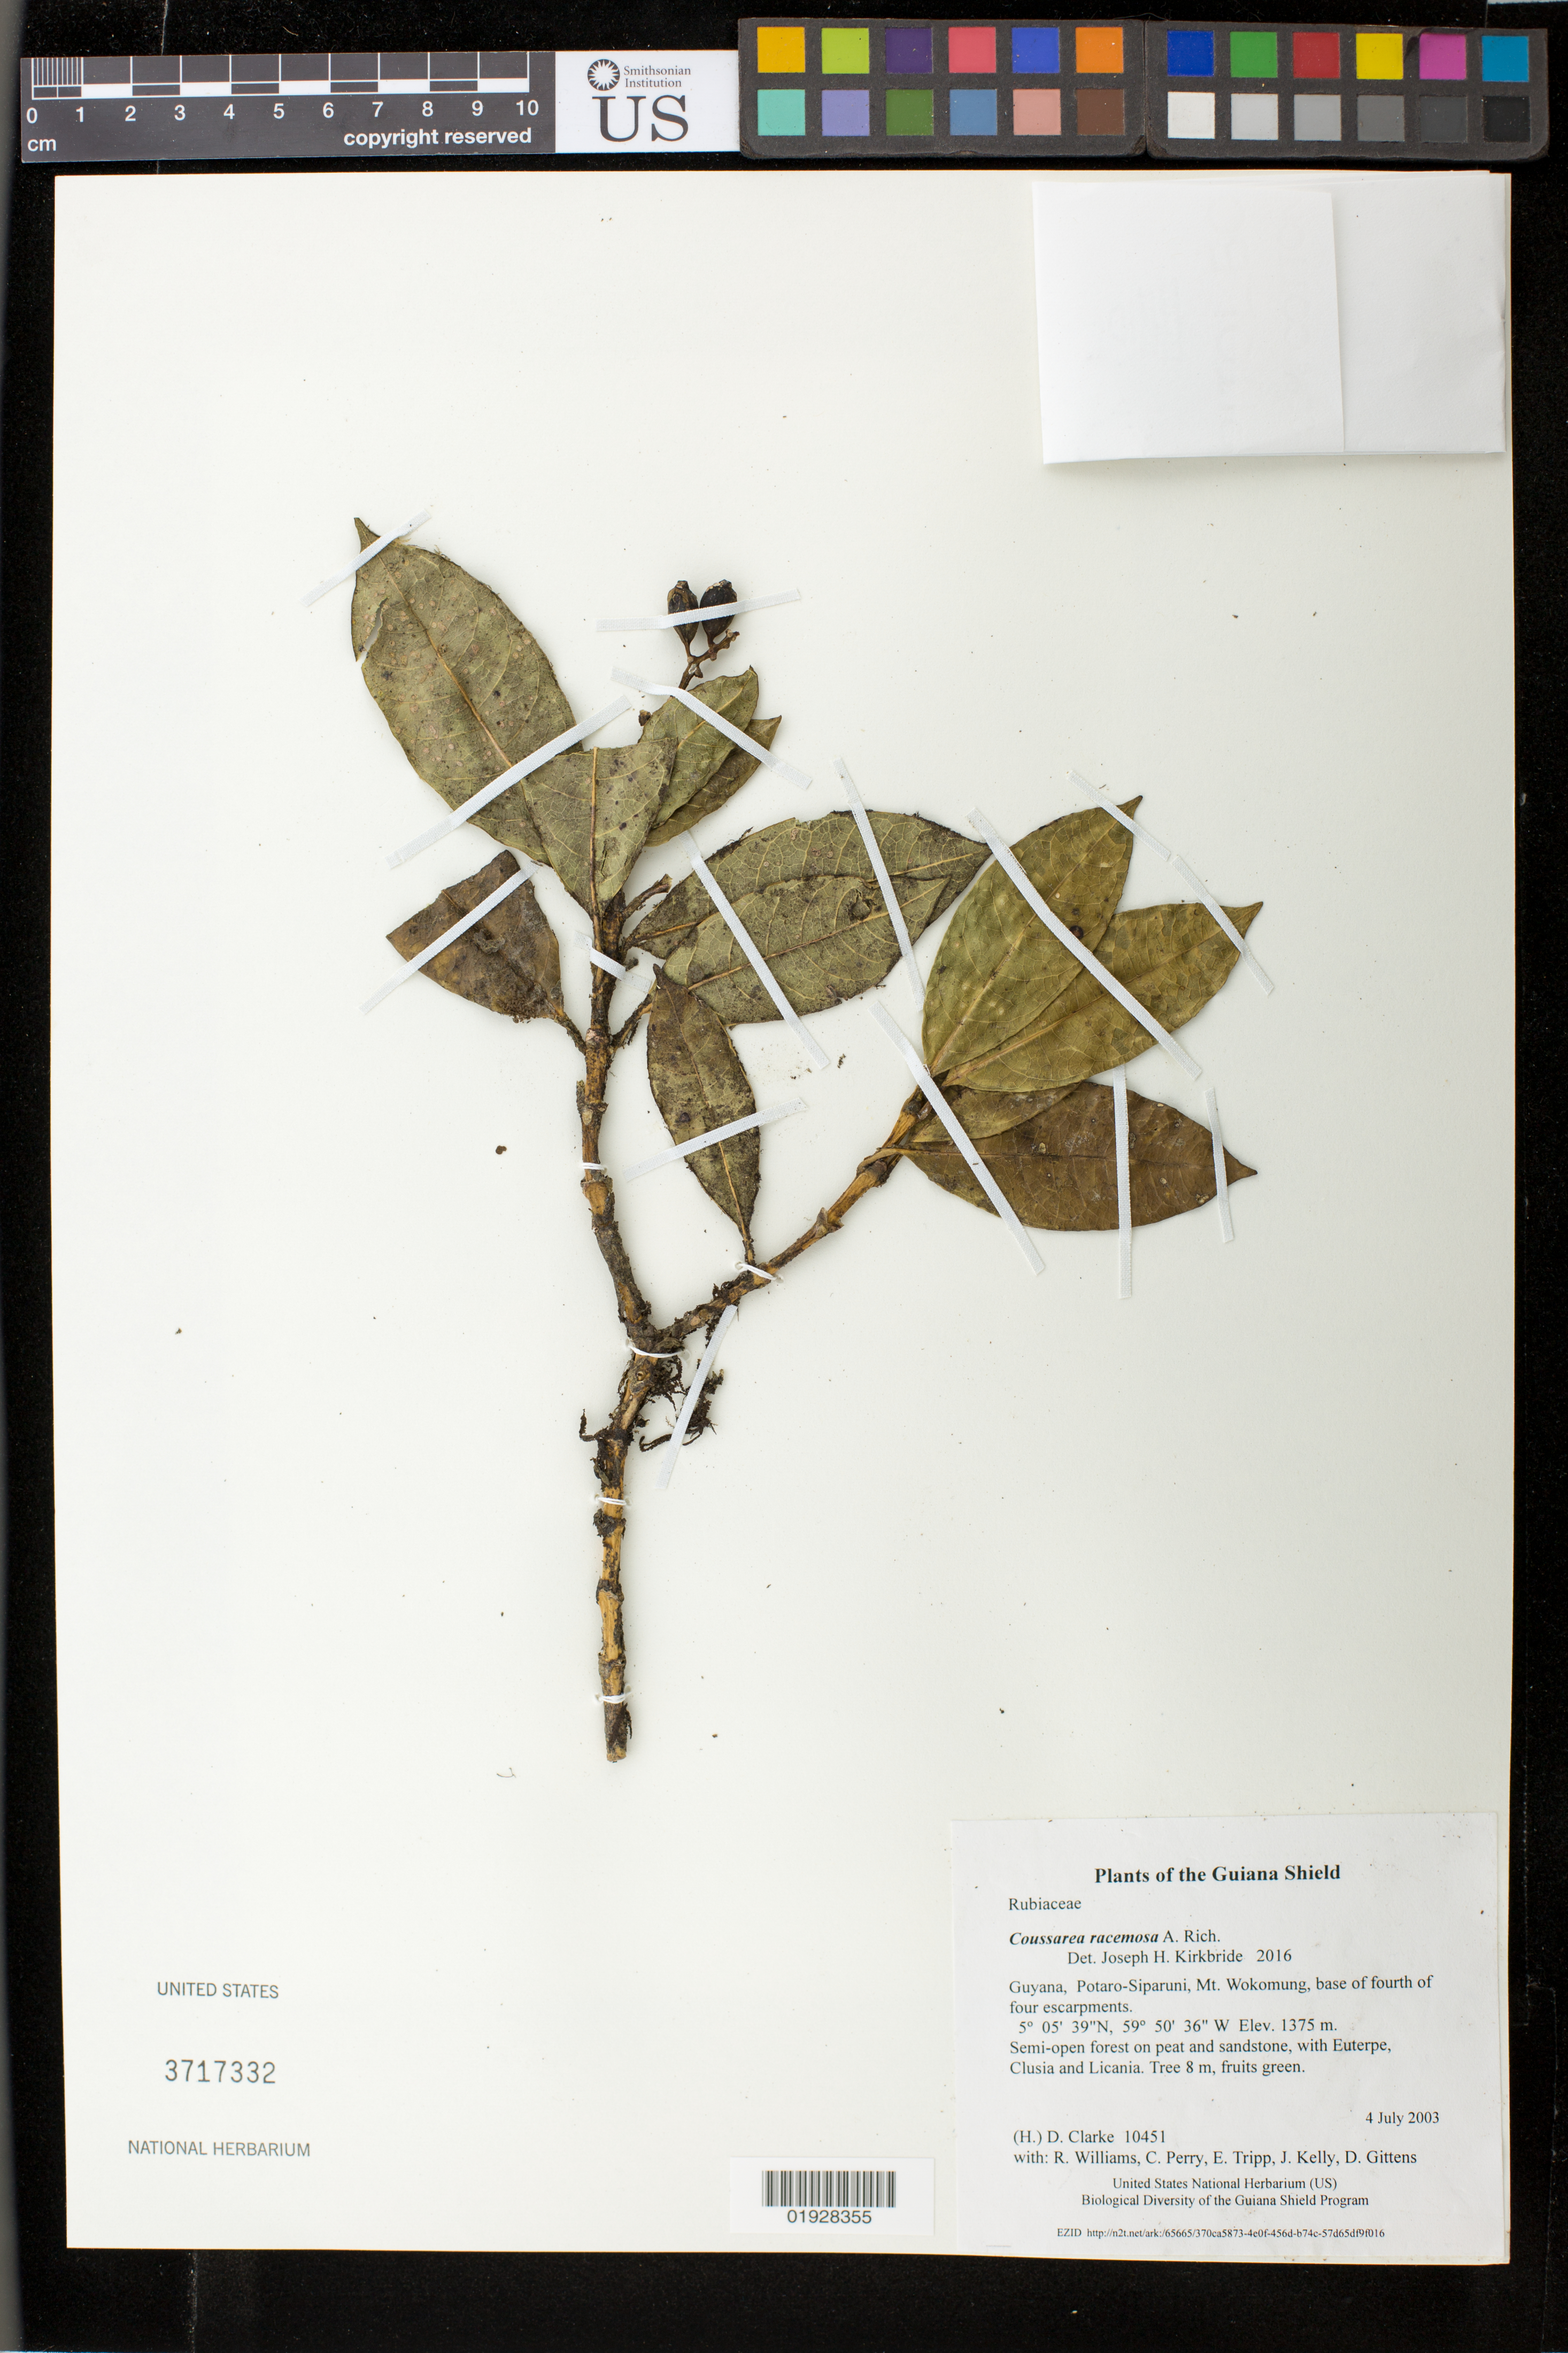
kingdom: Plantae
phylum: Tracheophyta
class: Magnoliopsida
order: Gentianales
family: Rubiaceae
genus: Coussarea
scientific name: Coussarea racemosa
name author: A. Rich.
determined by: Kirkbride, J. H.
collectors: H. D. Clarke, R. Williams, C. Perry, E. Tripp, J. Kelly, D. Gittens & S. R. Stern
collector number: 10451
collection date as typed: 4 July 2003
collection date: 2003-07-04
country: Guyana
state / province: Potaro-Siparuni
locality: Mt. Wokomung, base of fourth of four escarpments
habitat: Semi-open forest on peat and sandstone, with Euterpe, Clusia and Licania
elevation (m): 1375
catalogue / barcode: US 3717332